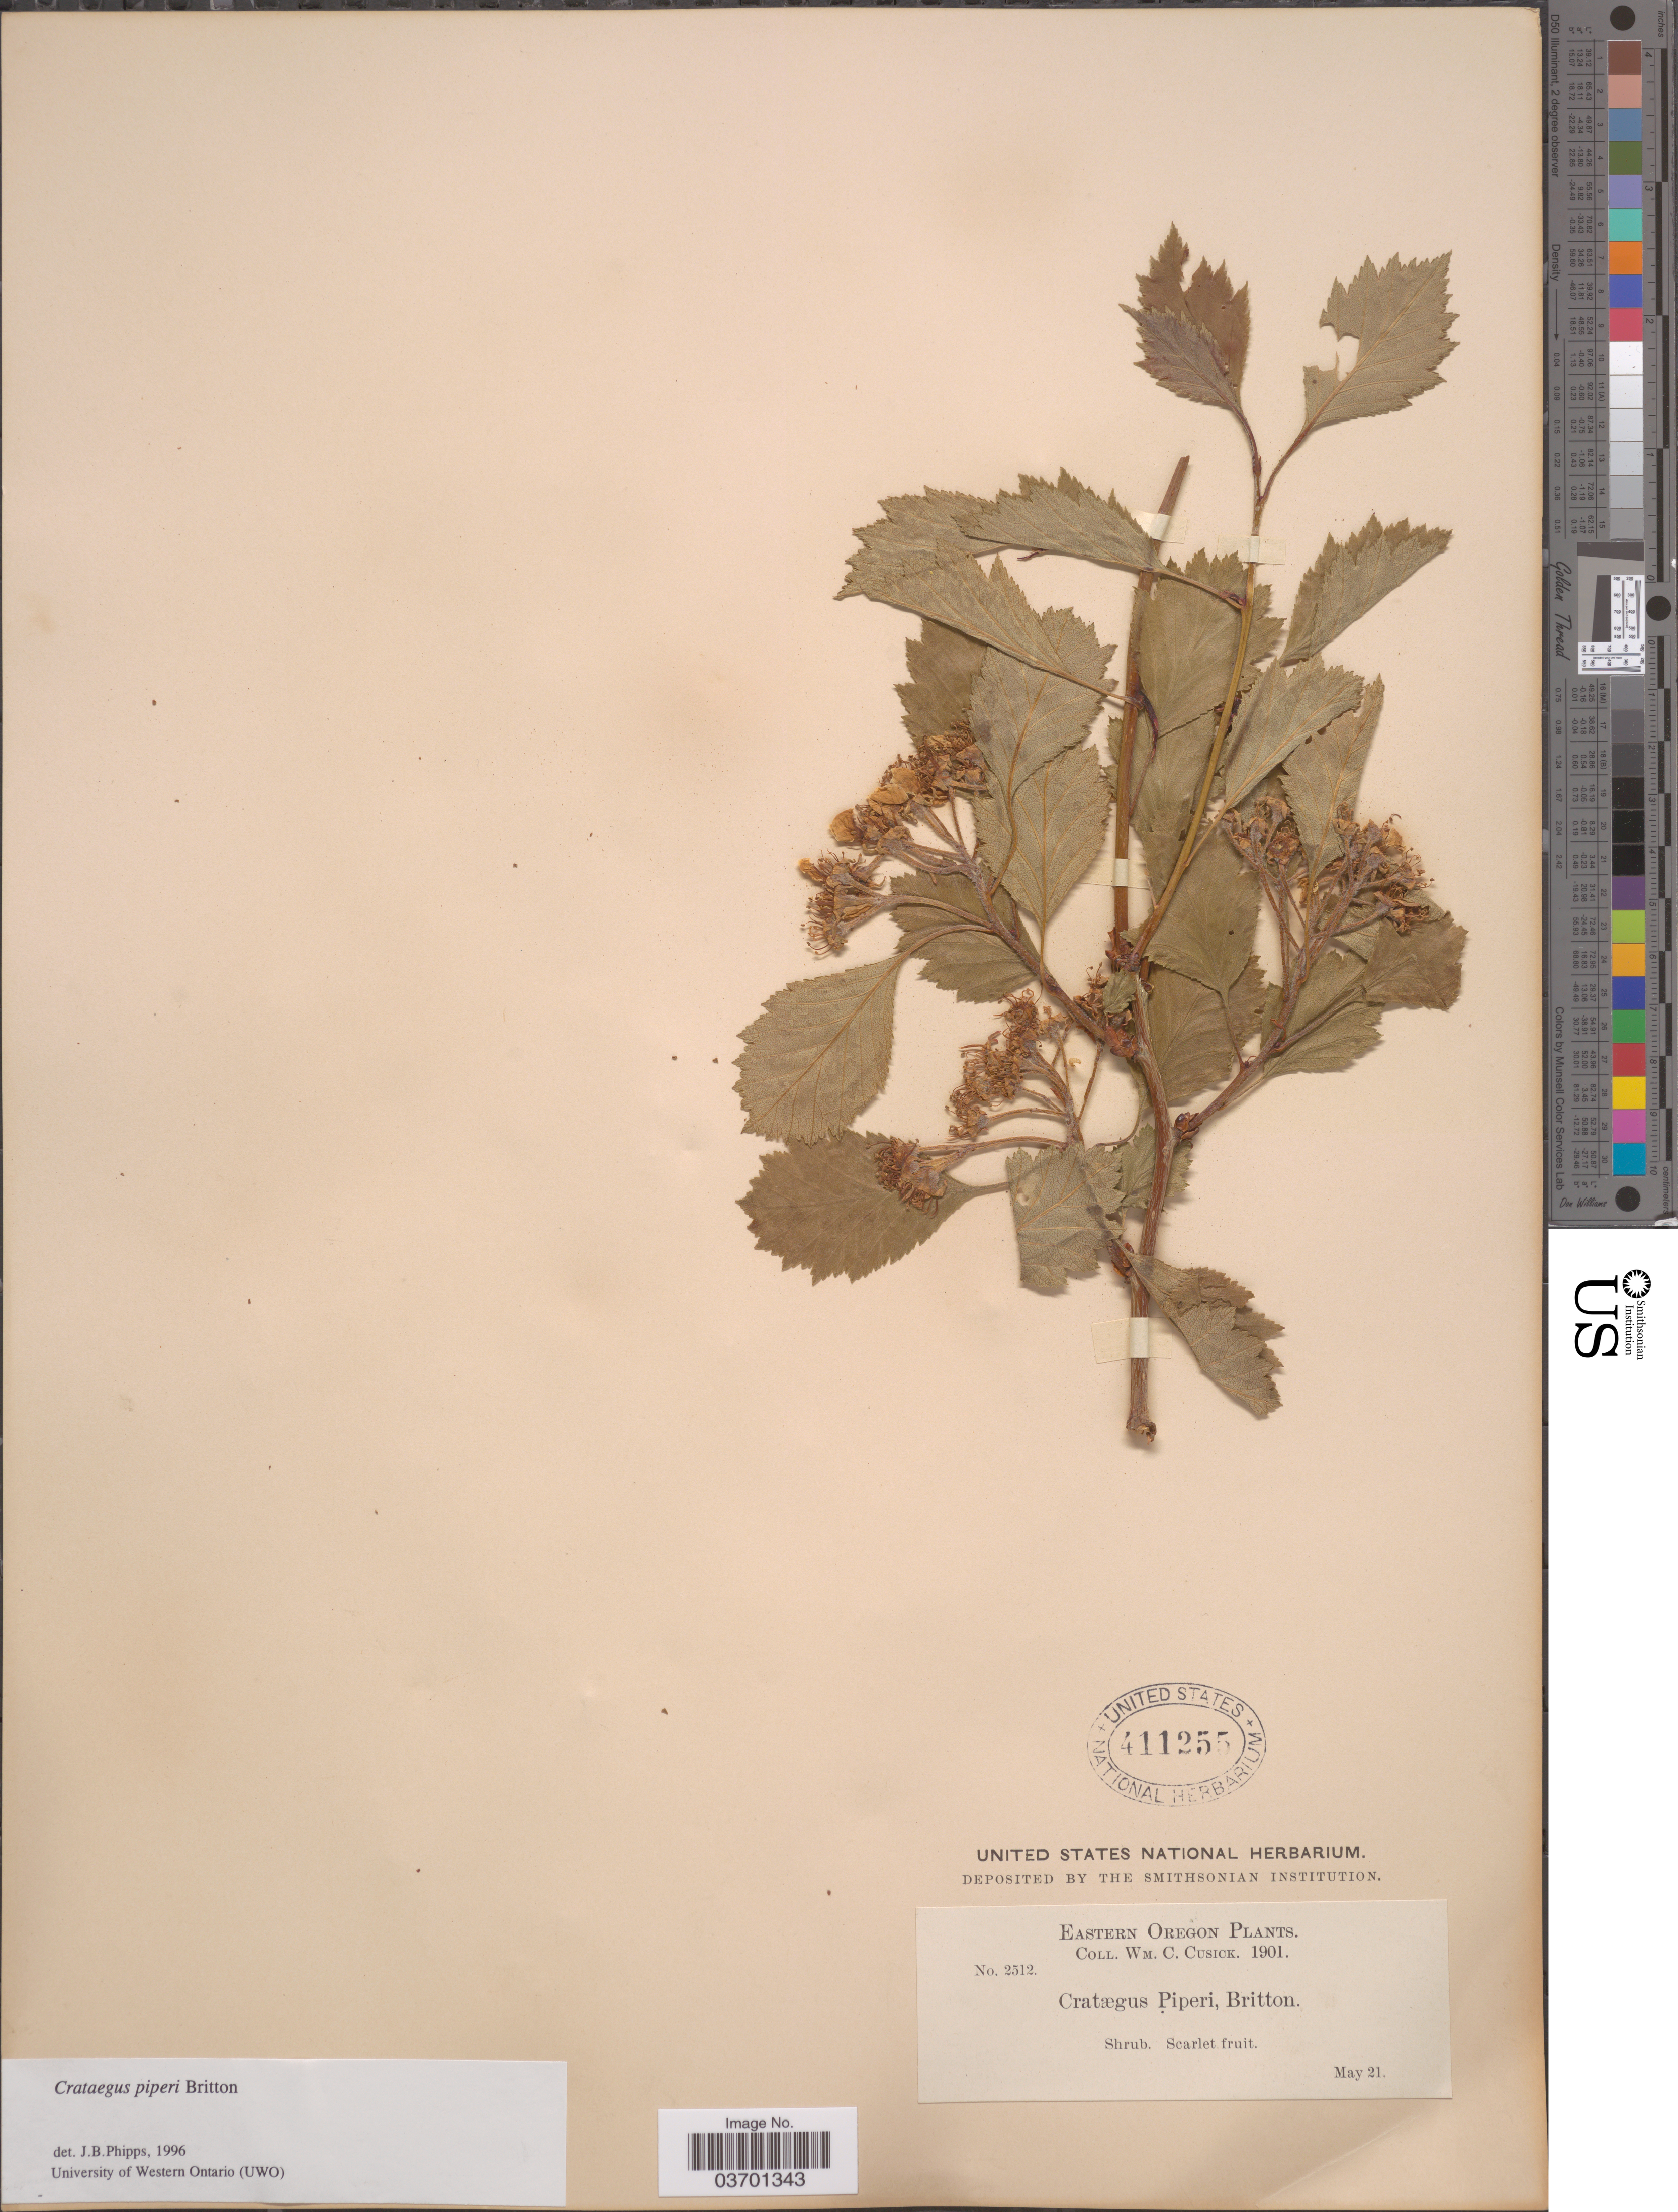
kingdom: Plantae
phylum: Tracheophyta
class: Magnoliopsida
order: Rosales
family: Rosaceae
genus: Crataegus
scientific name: Crataegus piperi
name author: Britton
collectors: W. C. Cusick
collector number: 2512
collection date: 1901-05-21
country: United States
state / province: Oregon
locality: Eastern Oregon.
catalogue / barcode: US 411255